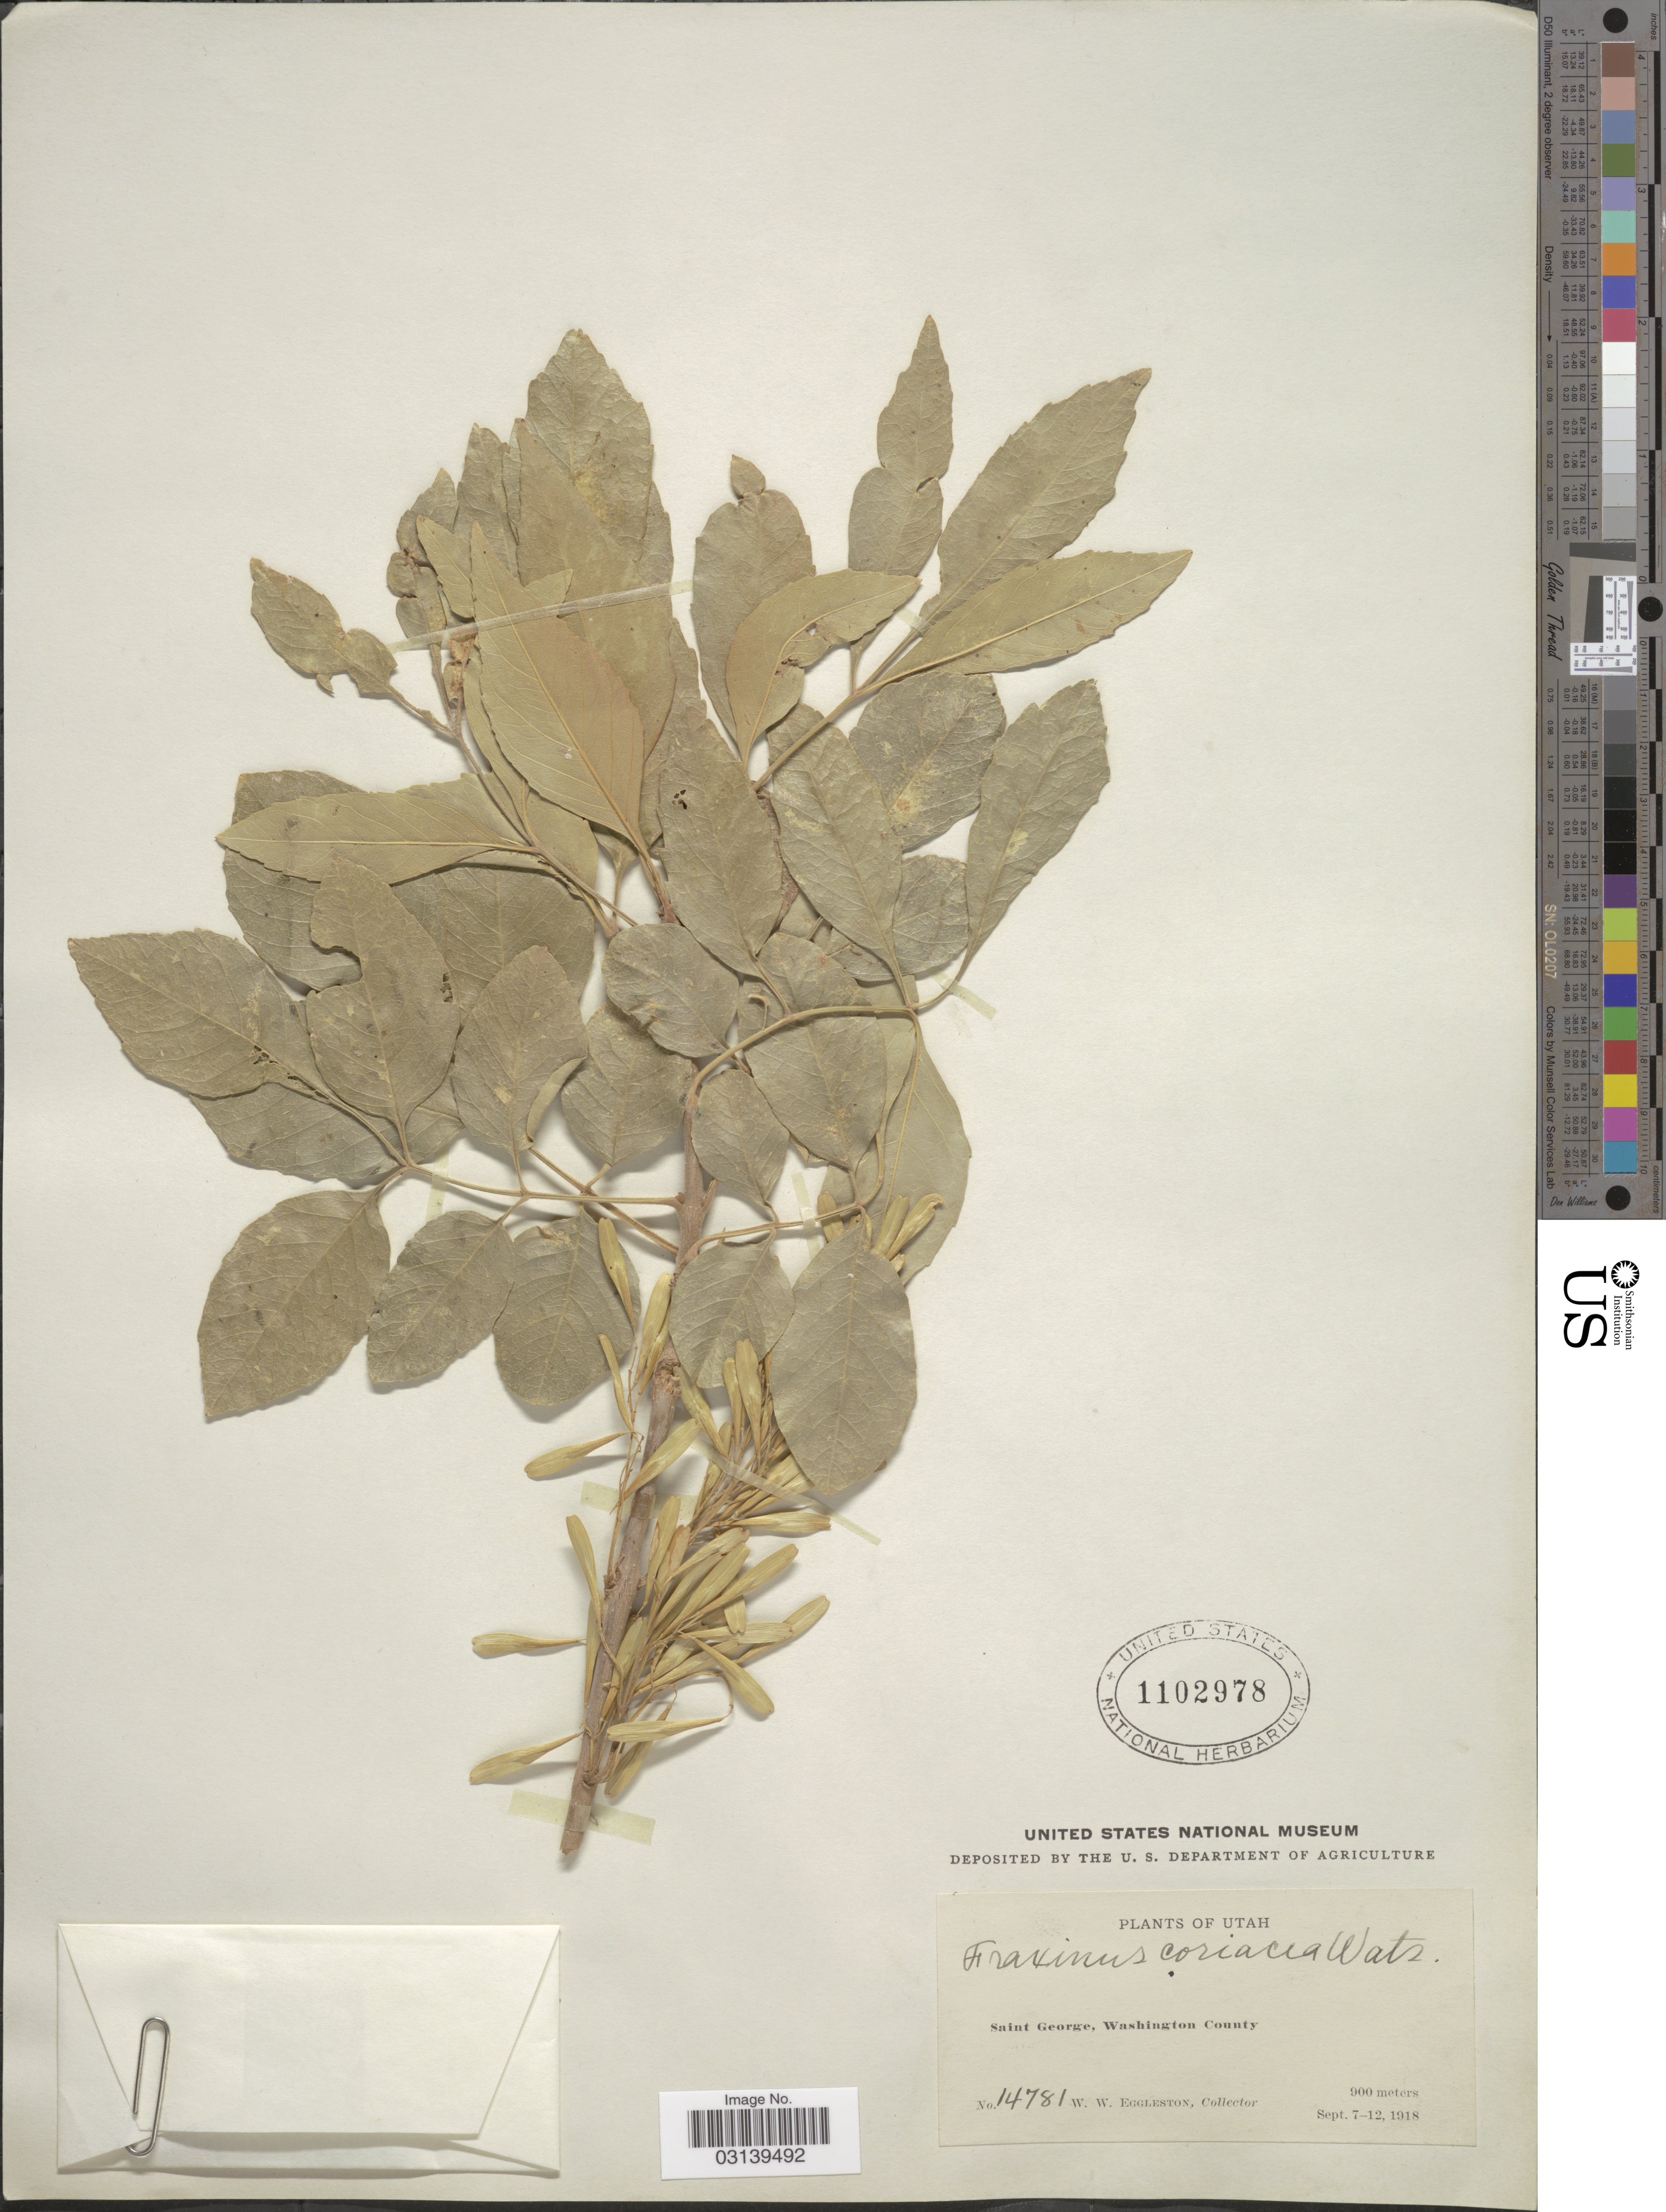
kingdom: Plantae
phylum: Tracheophyta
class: Magnoliopsida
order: Lamiales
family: Oleaceae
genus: Fraxinus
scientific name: Fraxinus velutina var. coriacea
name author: (S. Watson) Rehder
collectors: W. W. Eggleston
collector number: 14781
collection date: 1918-09-07/1918-09-12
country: United States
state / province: Utah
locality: Saint George, Washington County.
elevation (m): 900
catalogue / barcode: US 1102978